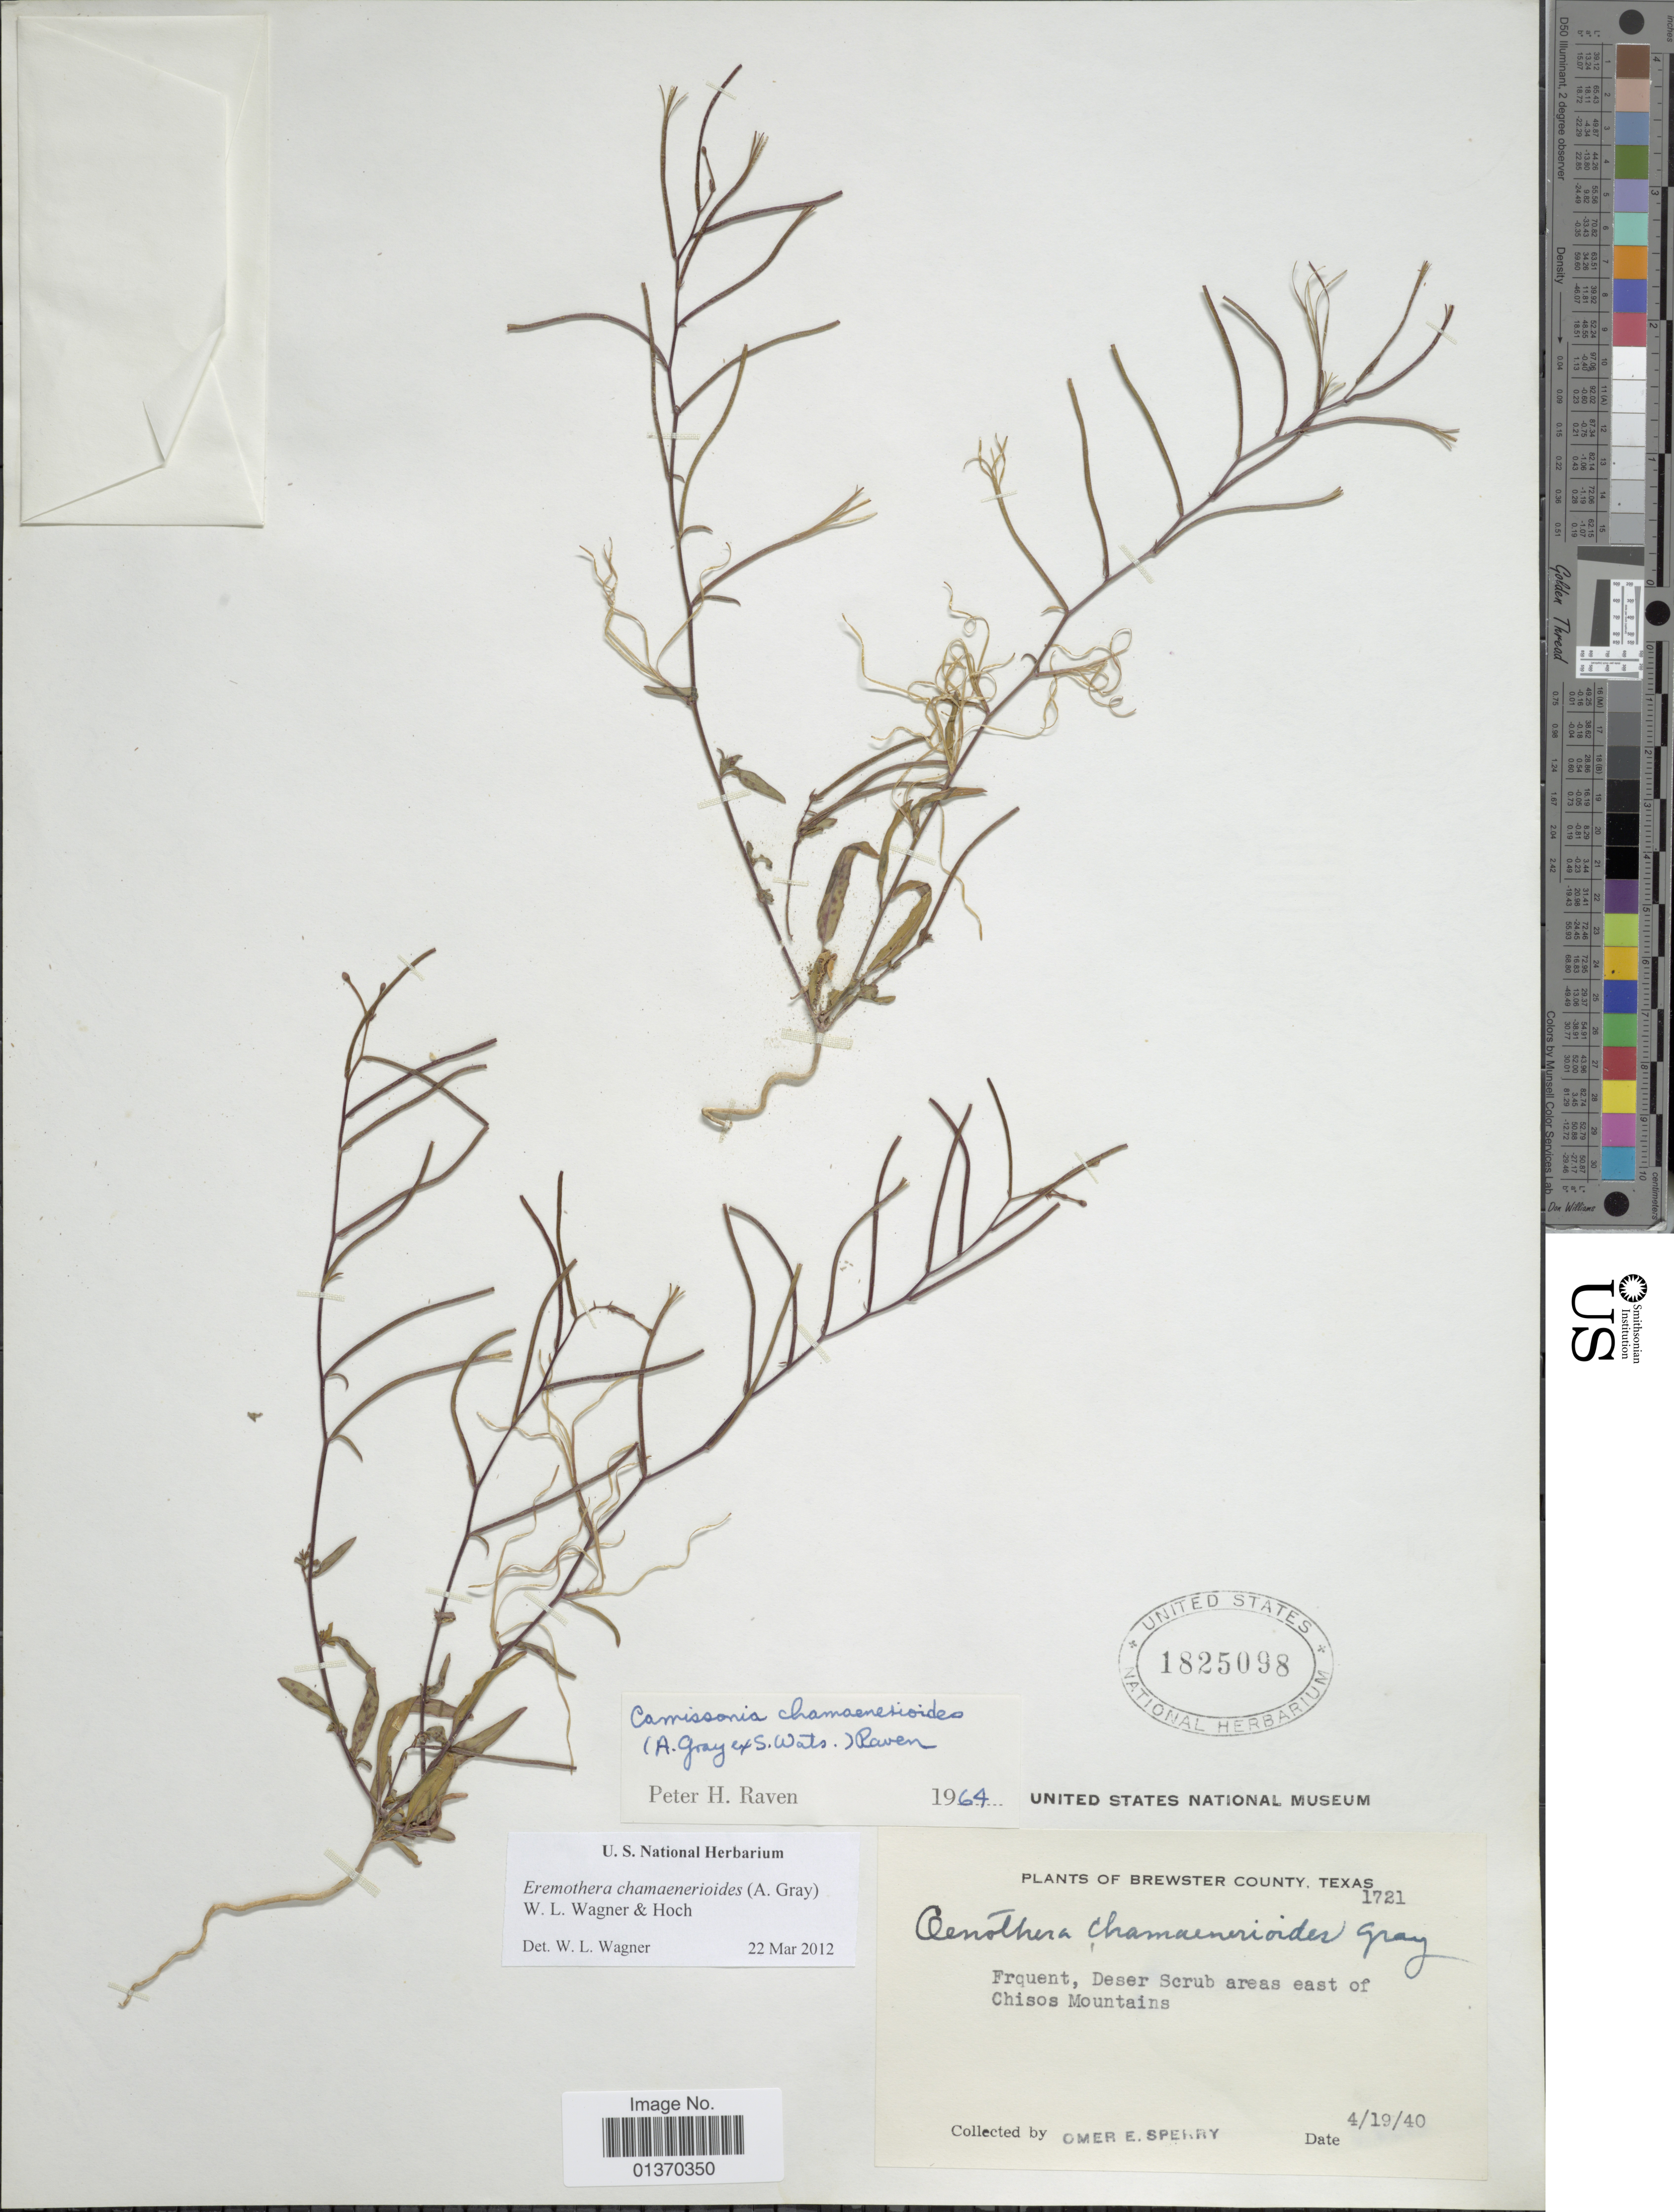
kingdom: Plantae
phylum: Tracheophyta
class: Magnoliopsida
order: Myrtales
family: Onagraceae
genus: Eremothera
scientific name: Eremothera chamaenerioides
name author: (A. Gray) W.L. Wagner & Hoch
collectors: O. E. Sperry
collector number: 1721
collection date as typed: Transcribed d/m/y: 19/4/40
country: United States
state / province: Texas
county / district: Brewster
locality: Frequent, Deser Scrub areas east of Chisos Mountains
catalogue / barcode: US 1825098